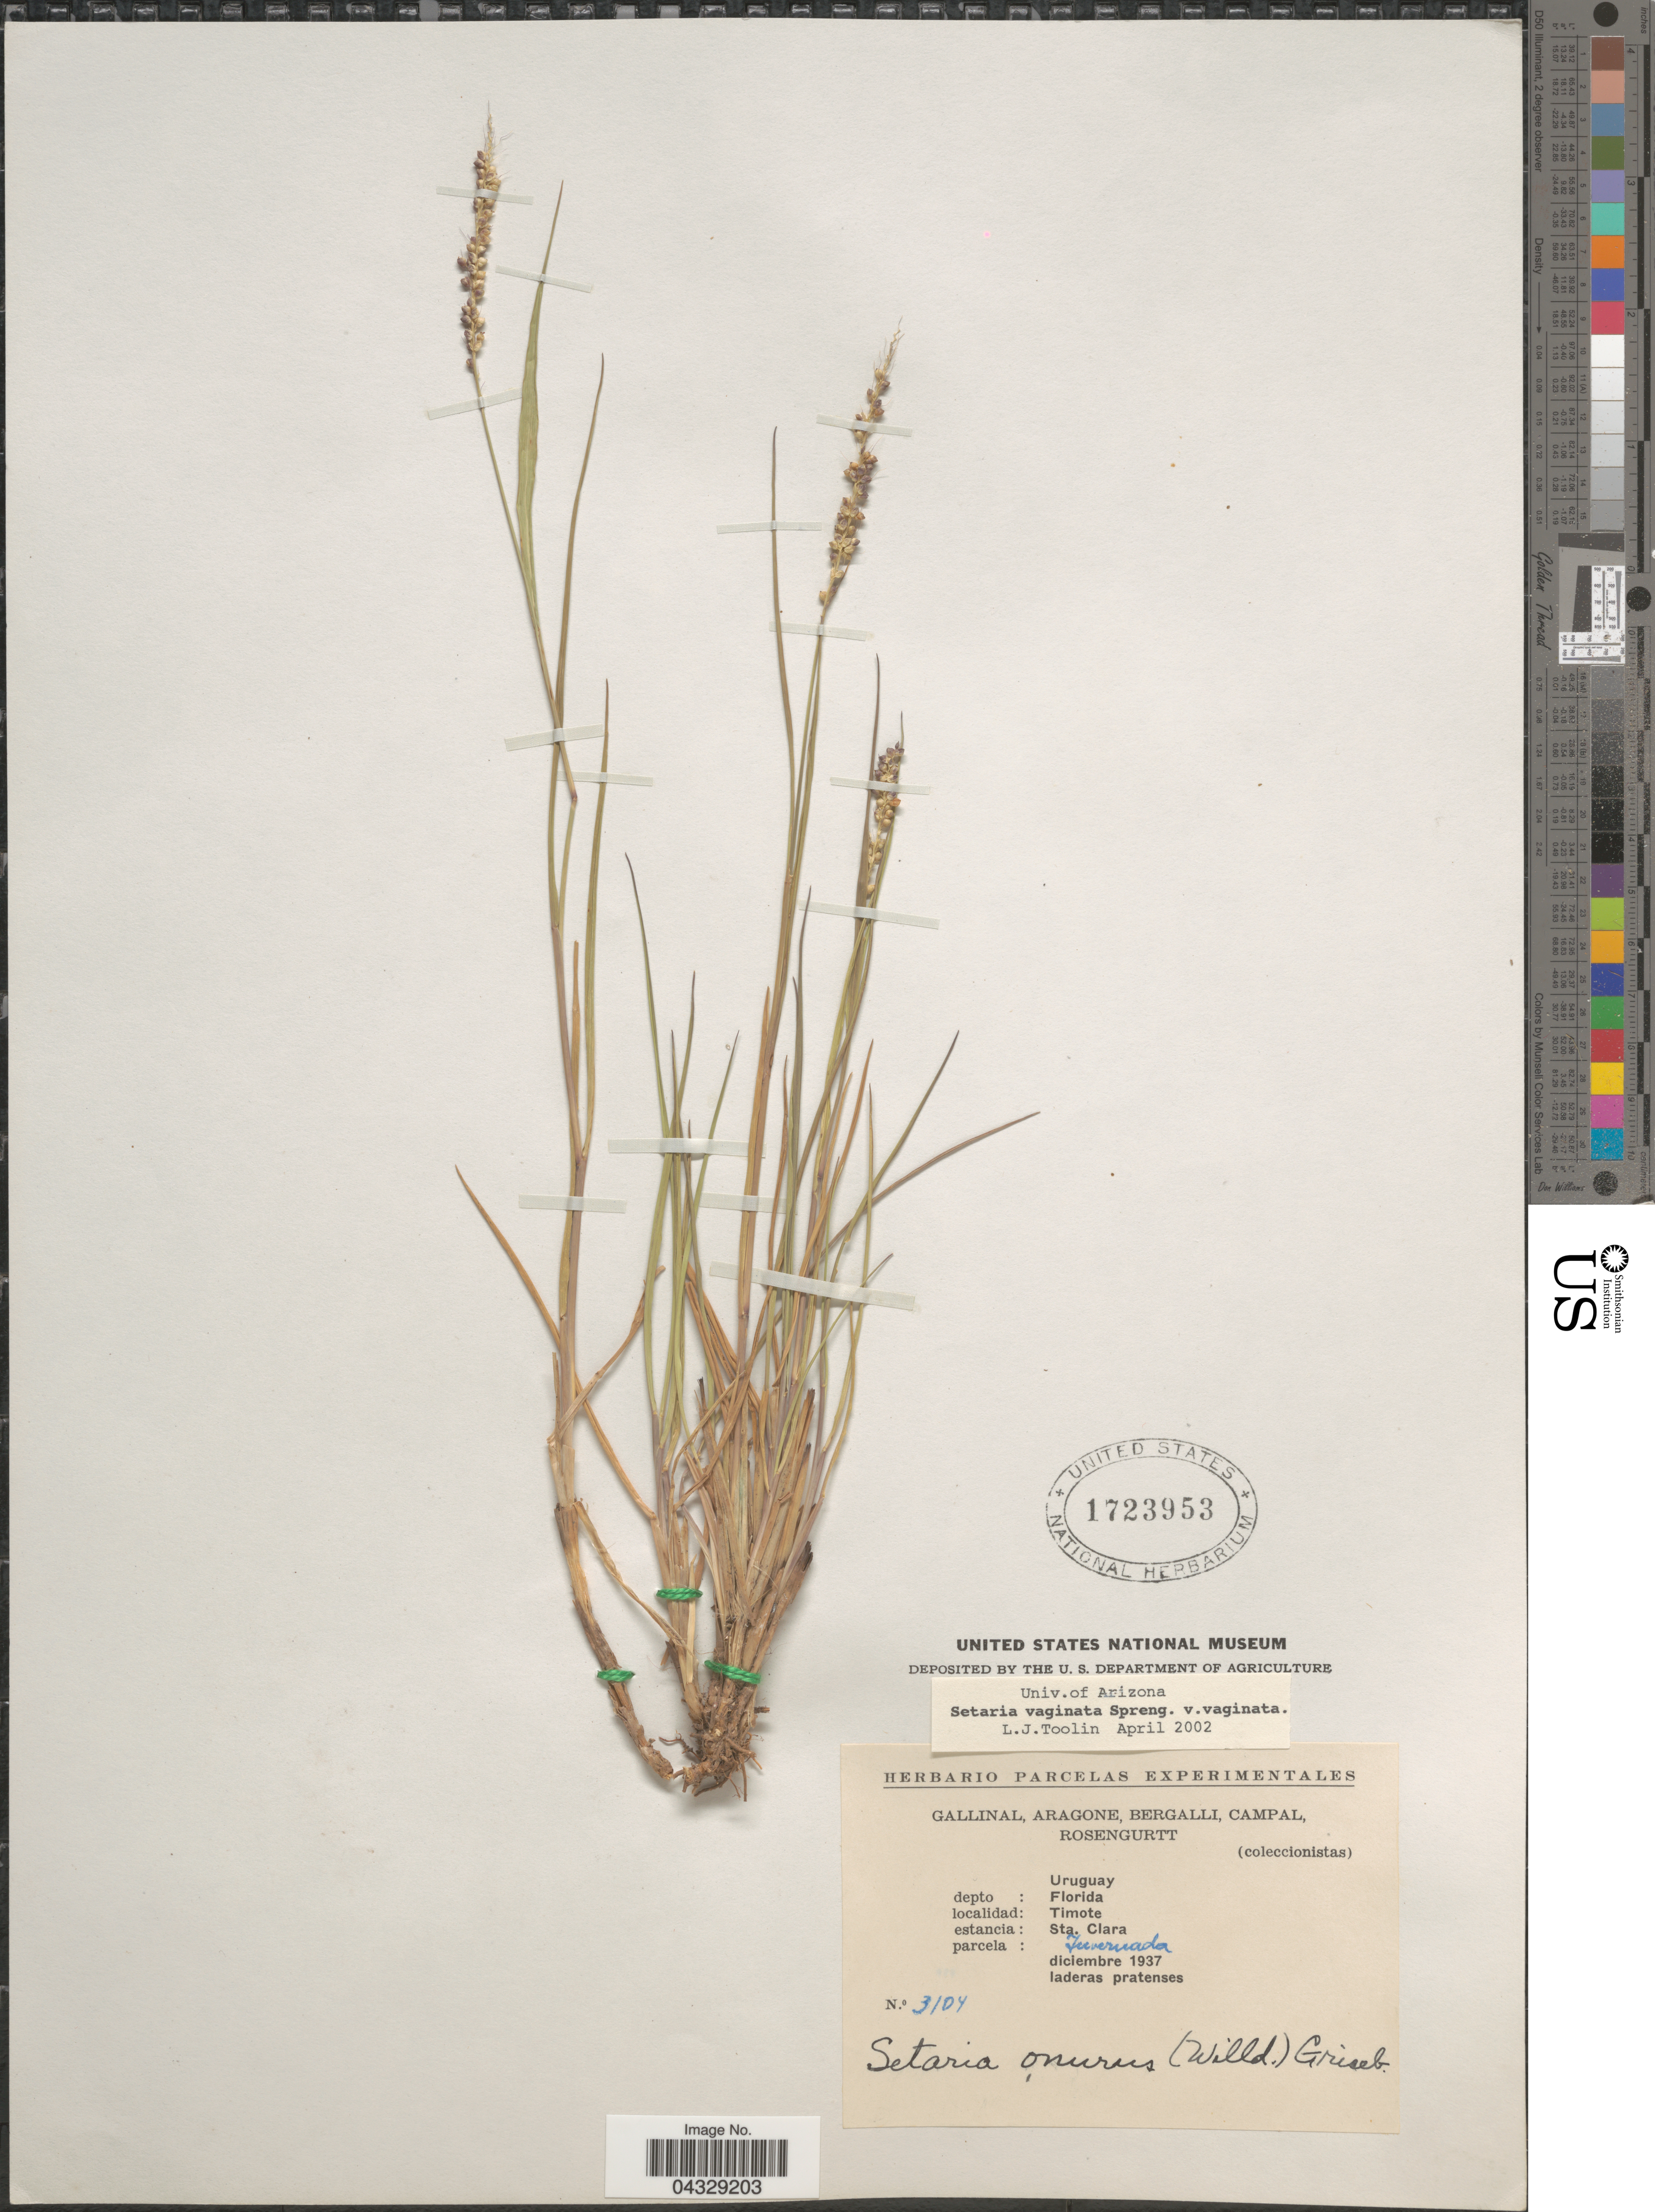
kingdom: Plantae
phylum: Tracheophyta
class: Liliopsida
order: Poales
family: Poaceae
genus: Setaria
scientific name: Setaria vaginata var. vaginata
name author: C.K. Spreng.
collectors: -. Gallinal, -- Aragone, -- Bergalli, -- Campal & Rosengurtt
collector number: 3104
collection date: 1937-12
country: Uruguay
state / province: Florida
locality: Depto: Florida. Timote. Estancia: Sta. Clara. Parcela: Tuvernada.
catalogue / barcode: US 1723953